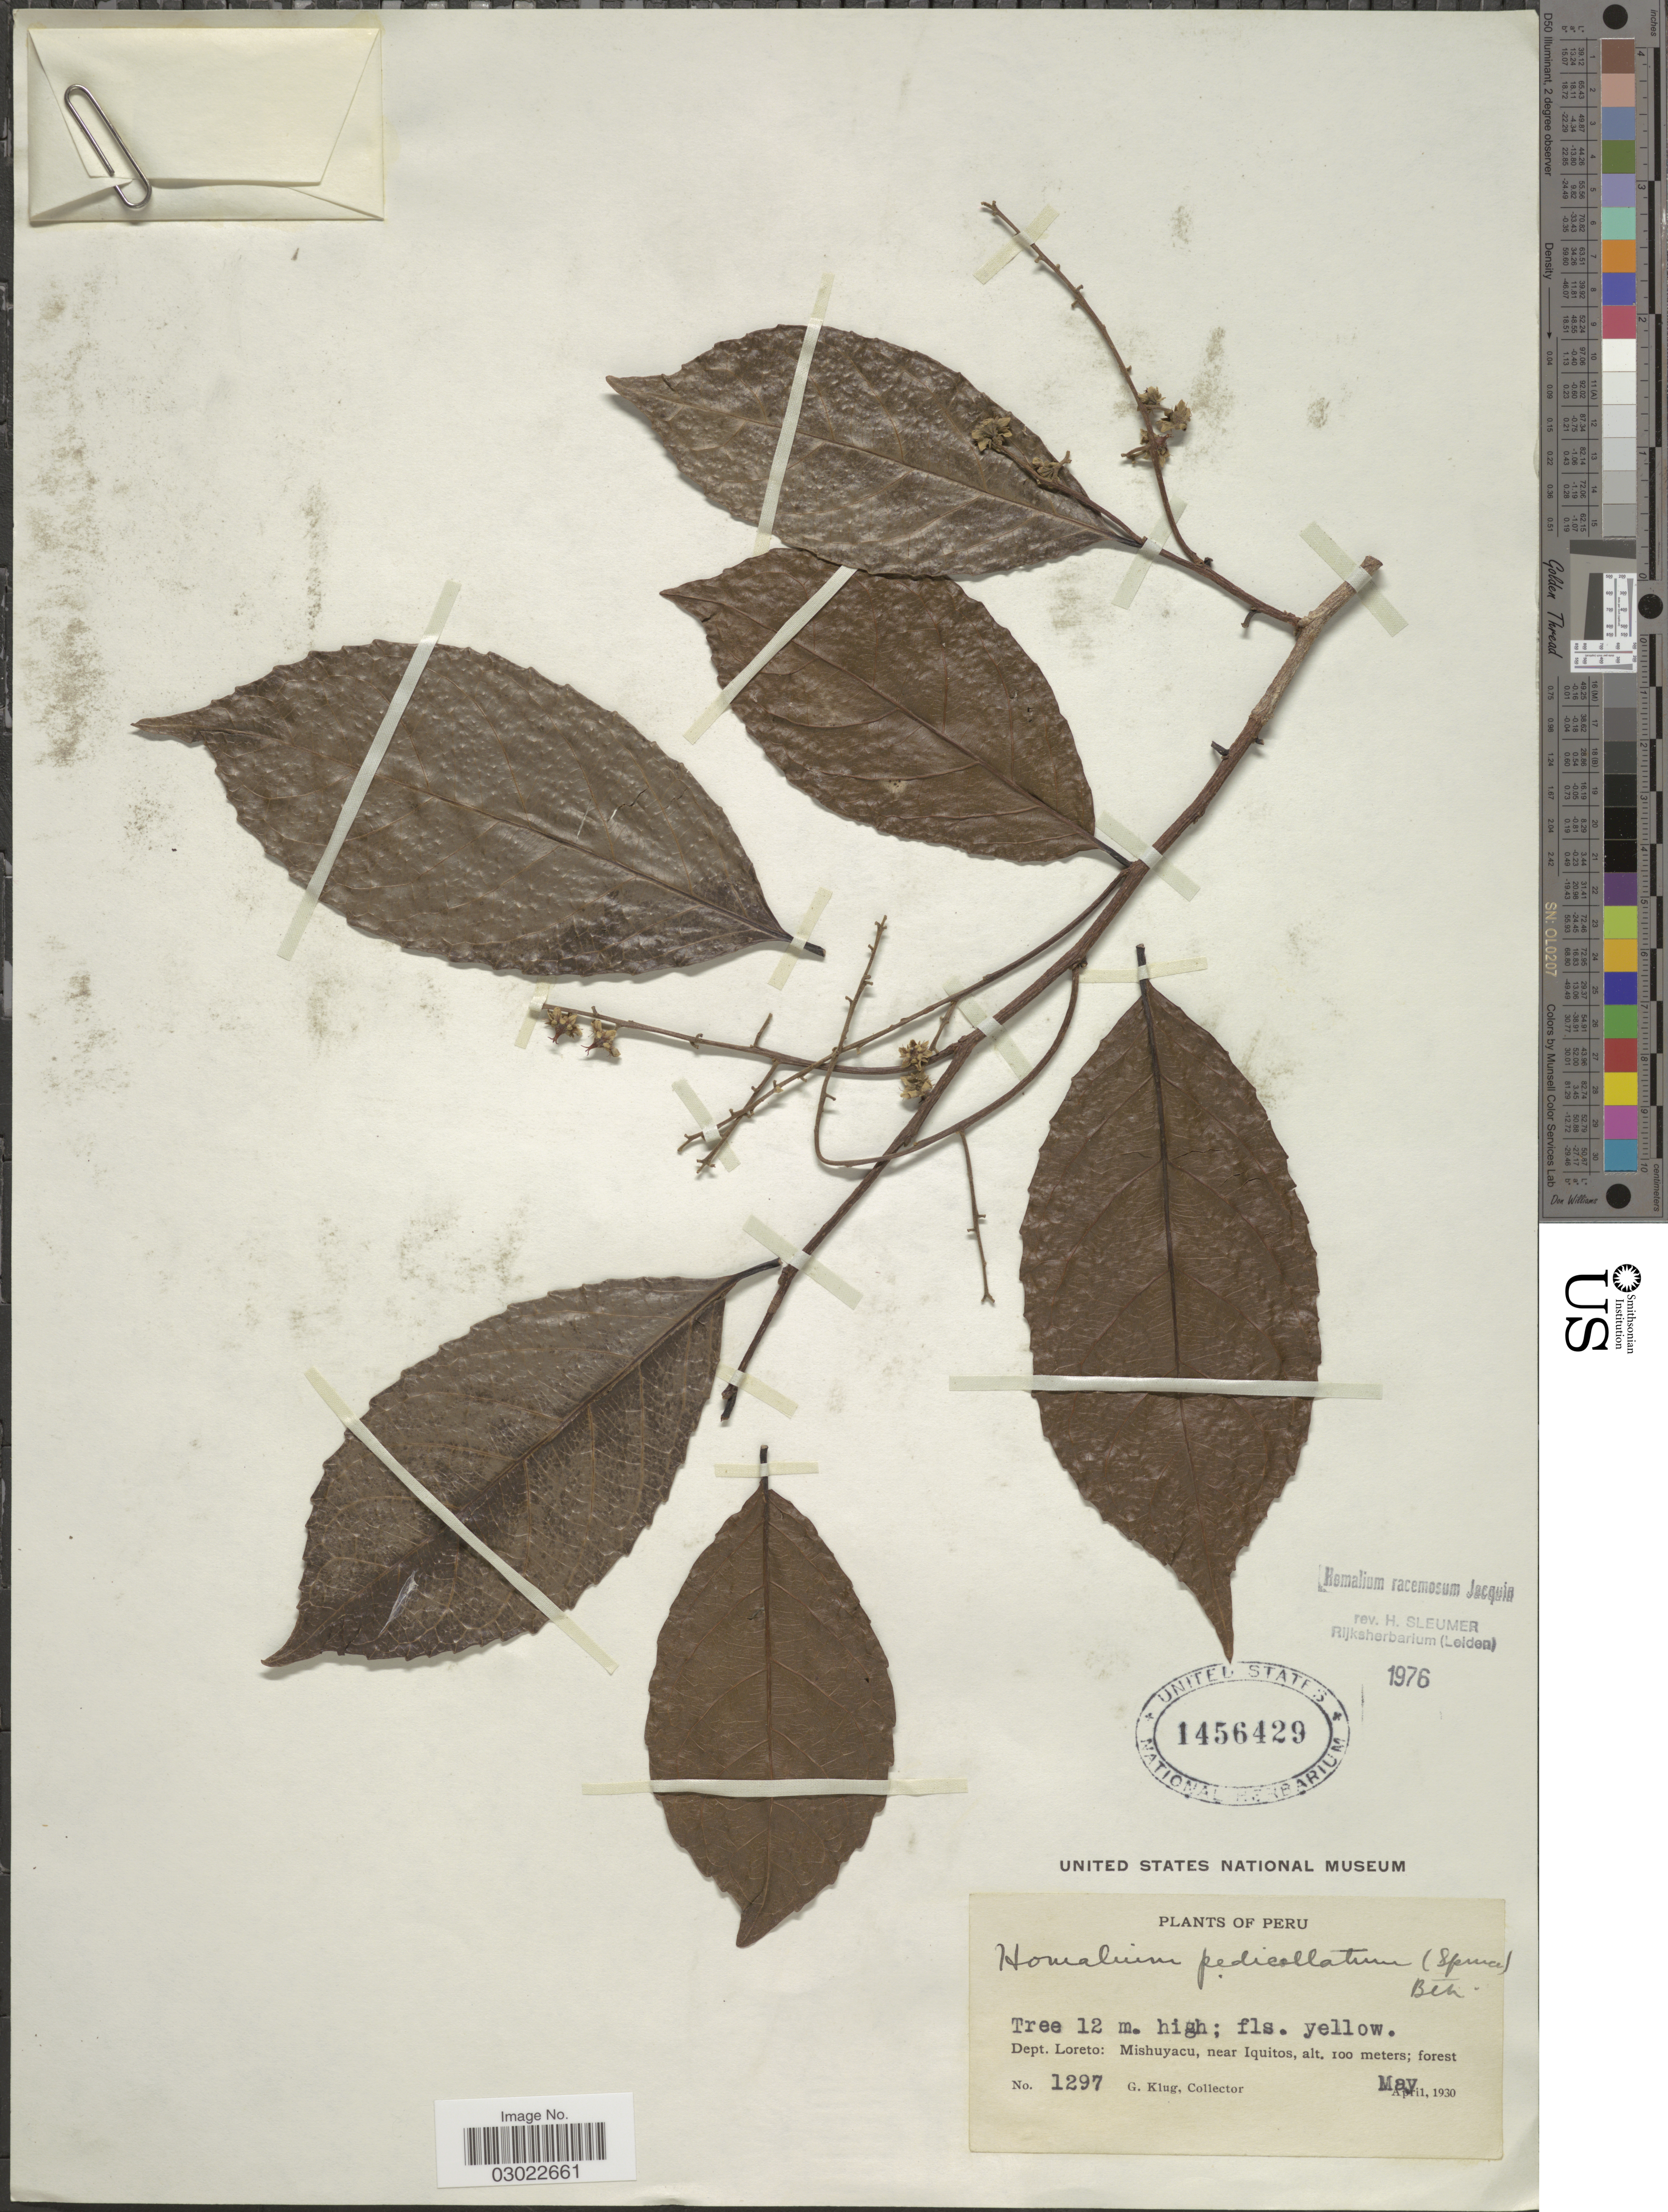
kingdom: Plantae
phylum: Tracheophyta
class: Magnoliopsida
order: Malpighiales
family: Salicaceae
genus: Homalium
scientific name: Homalium racemosum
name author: Jacq.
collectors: G. Klug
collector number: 1297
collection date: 1930-05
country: Peru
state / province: Loreto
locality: Dept. Loreto: Mishuyacu, near Iquitos.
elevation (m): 100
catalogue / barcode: US 1456429